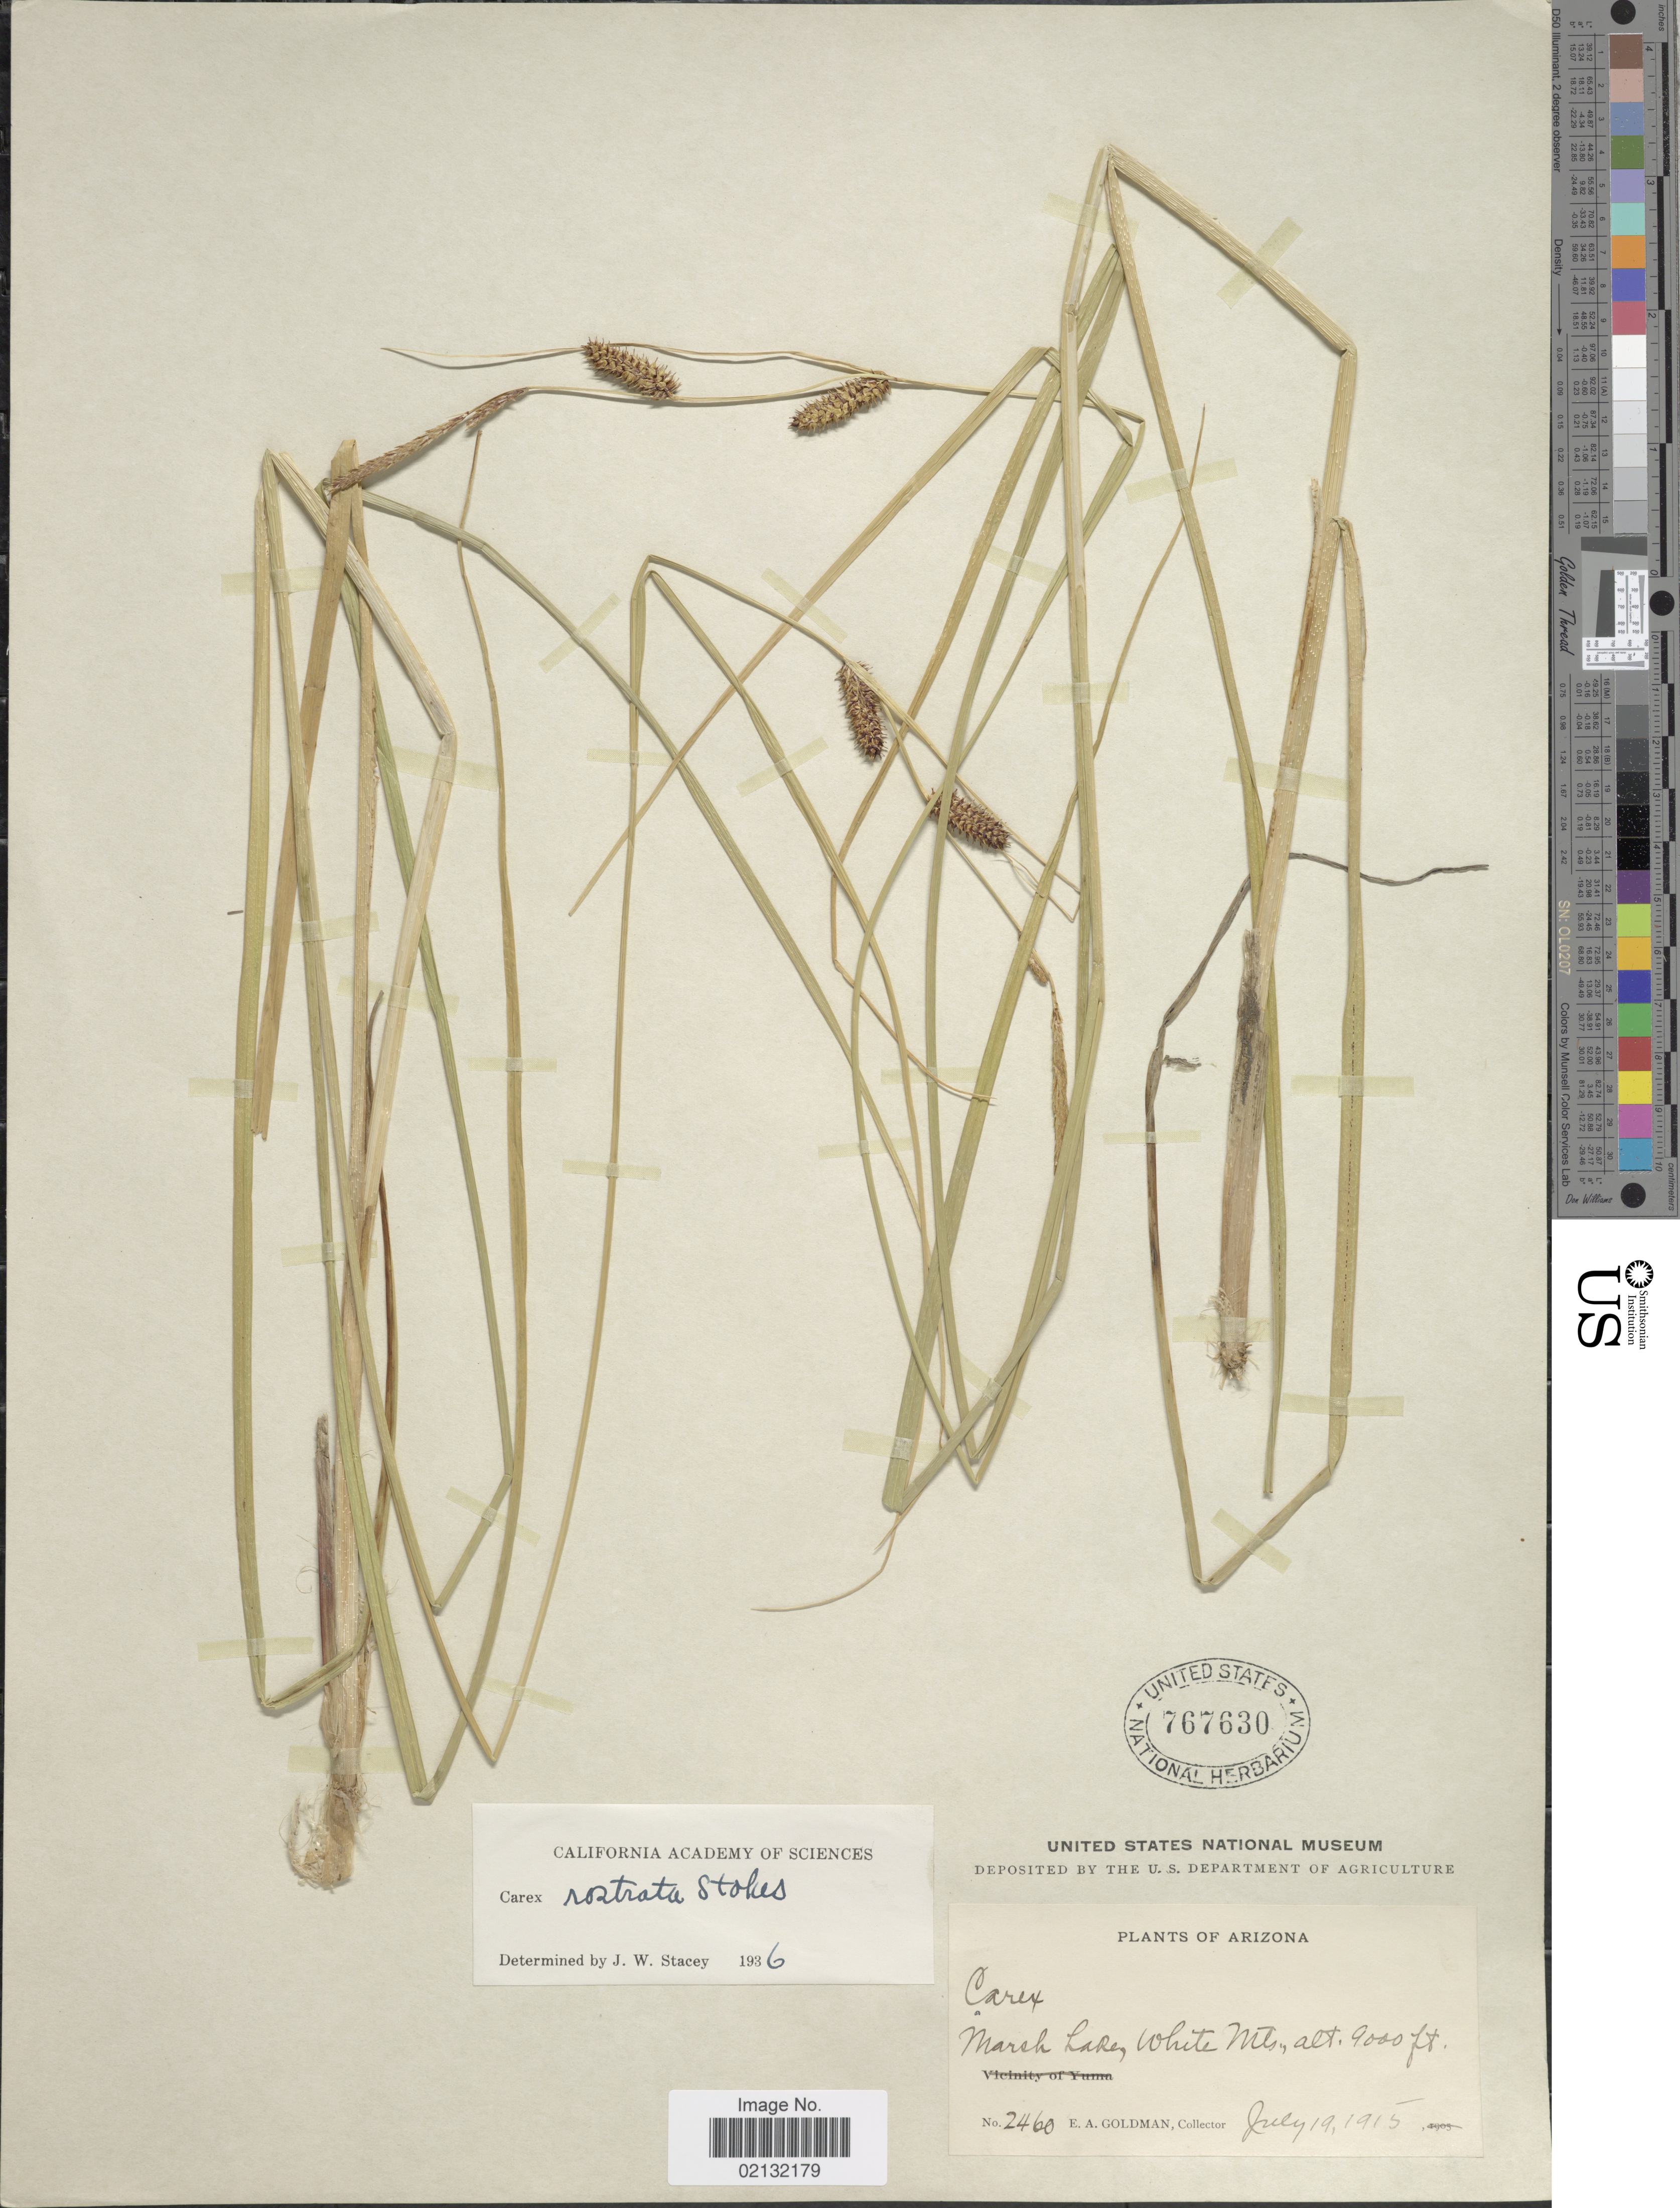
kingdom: Plantae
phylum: Tracheophyta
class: Liliopsida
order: Poales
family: Cyperaceae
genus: Carex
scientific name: Carex rostrata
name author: Stokes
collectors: E. A. Goldman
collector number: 2460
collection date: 1915-07-19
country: United States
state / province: Arizona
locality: Marsh Lake, White Mts.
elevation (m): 2743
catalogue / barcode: US 767630